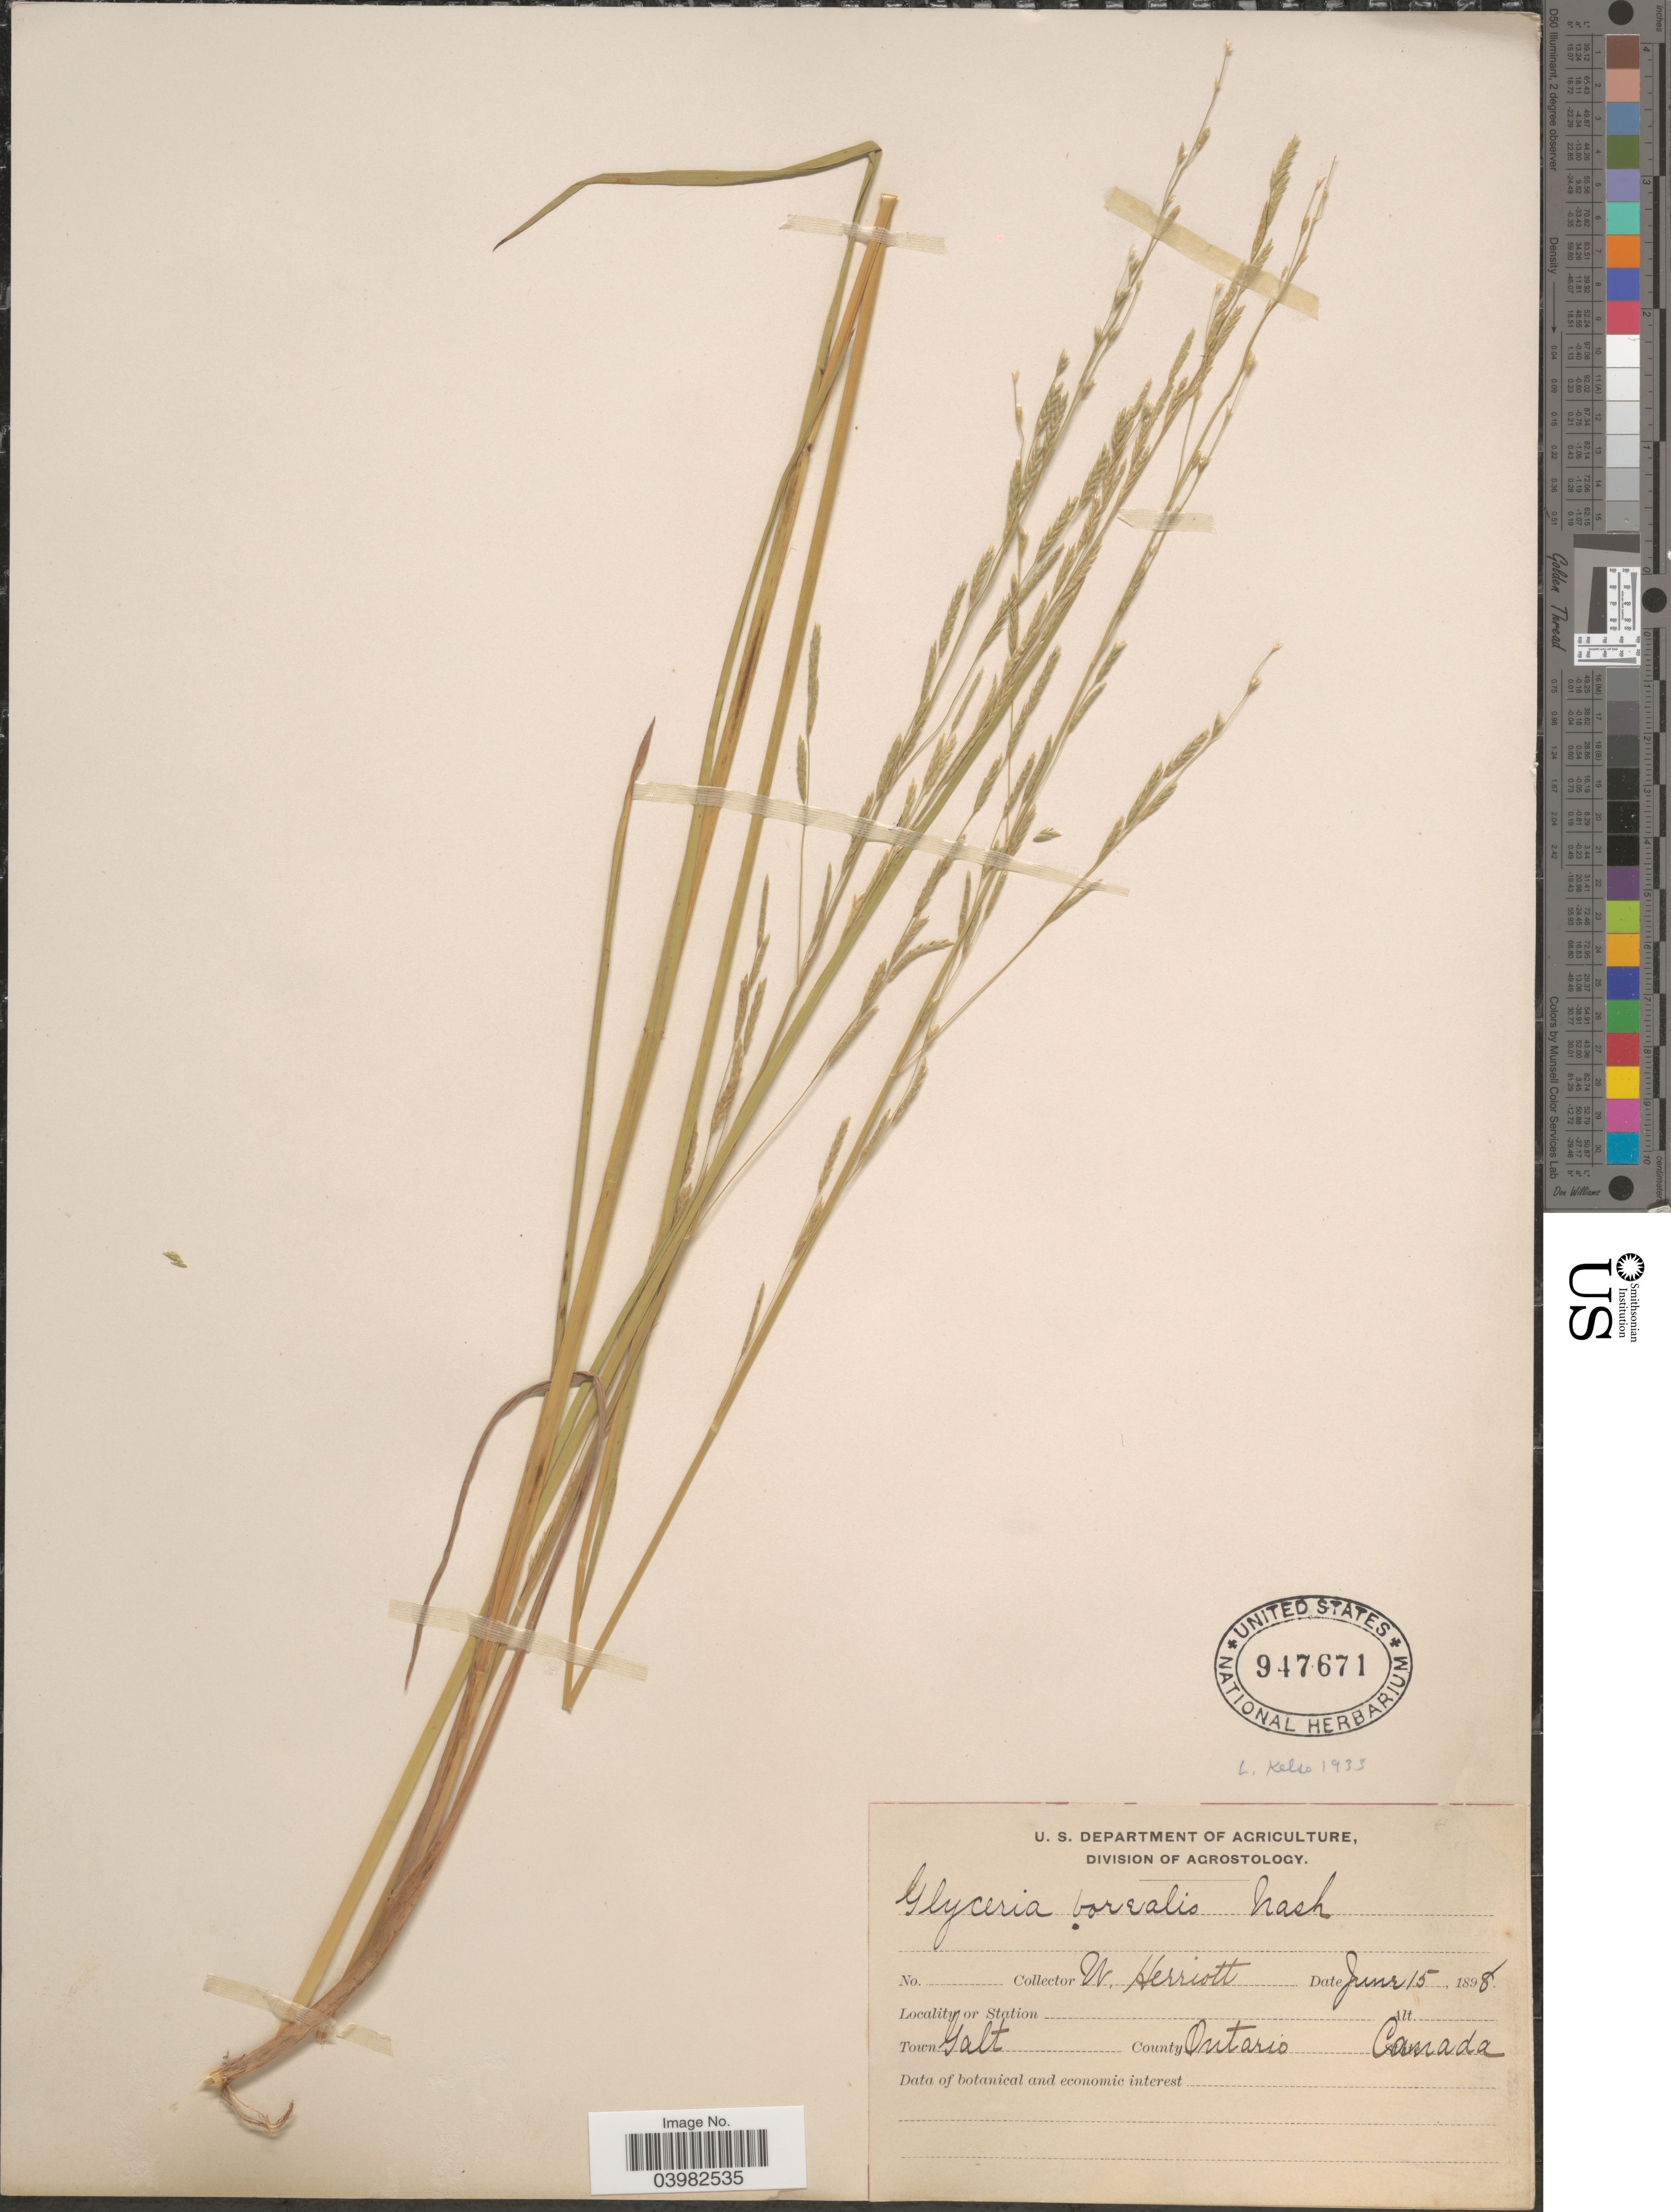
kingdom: Plantae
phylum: Tracheophyta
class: Liliopsida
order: Poales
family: Poaceae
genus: Glyceria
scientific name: Glyceria borealis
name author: (Nash) Batchelder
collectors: W. Herriot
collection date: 1898-06-15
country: Canada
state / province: Ontario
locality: Town Galt. County Ontario.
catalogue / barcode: US 947671